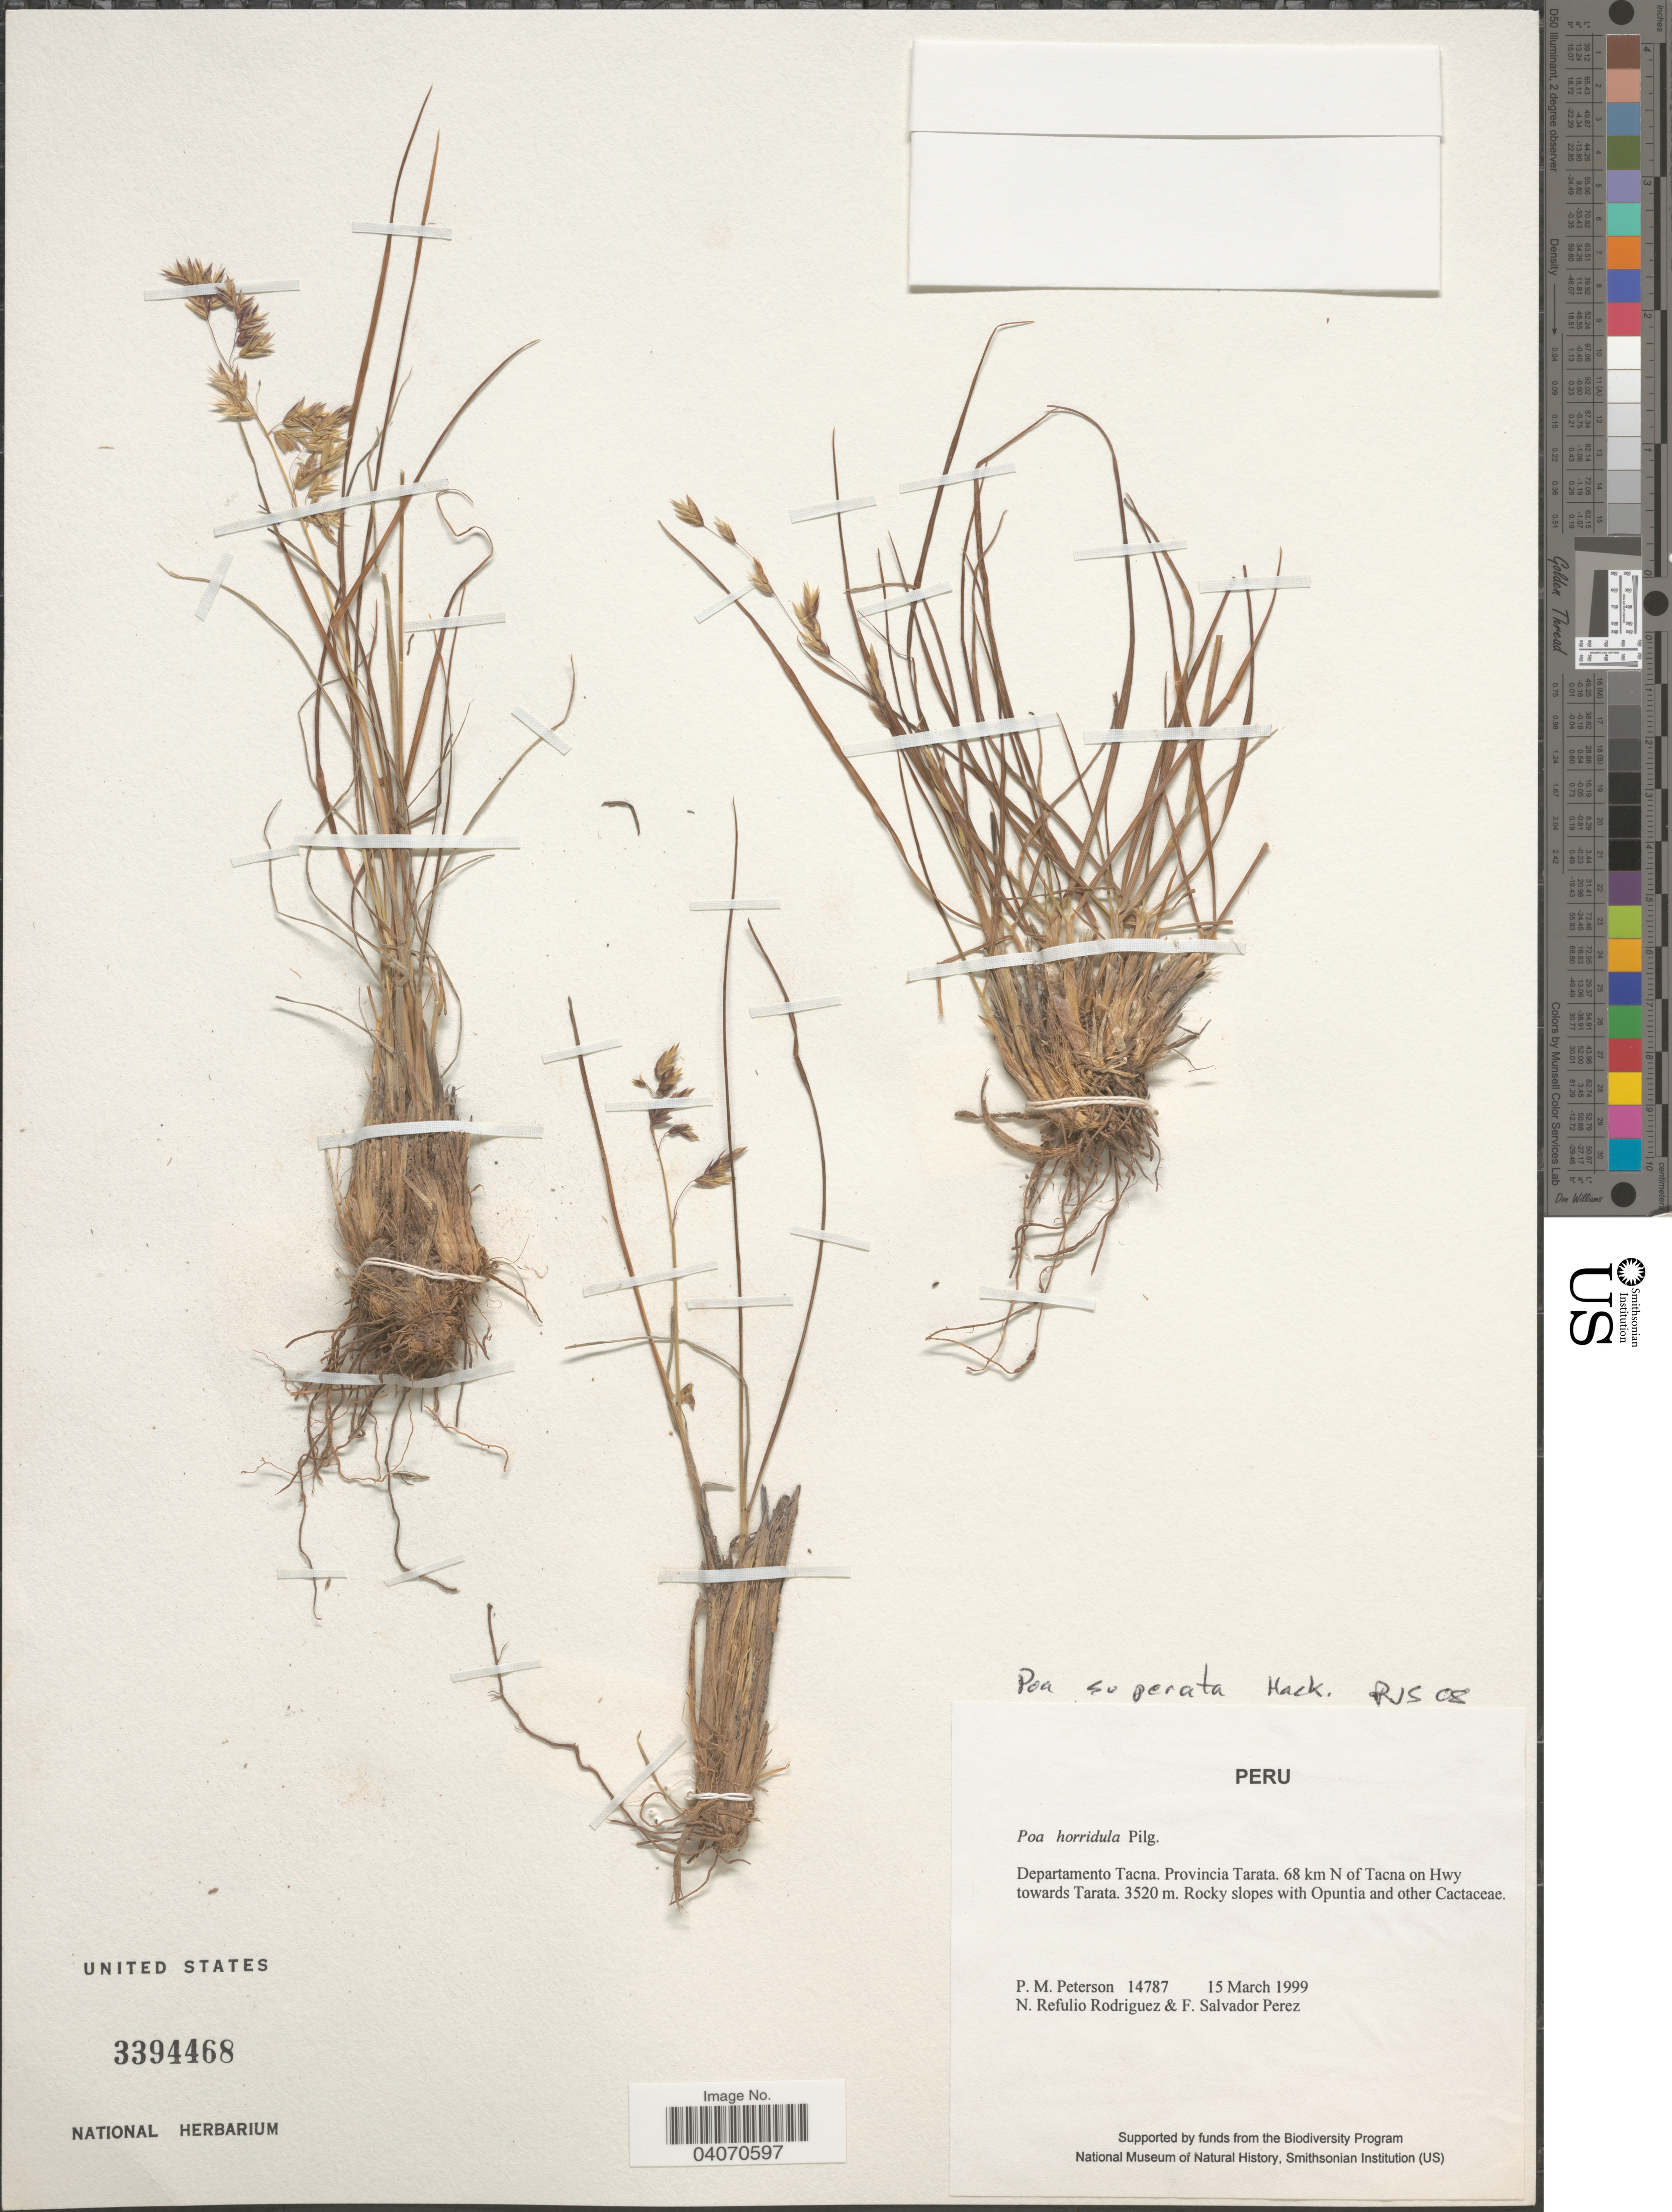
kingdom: Plantae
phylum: Tracheophyta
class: Liliopsida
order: Poales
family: Poaceae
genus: Poa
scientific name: Poa grisebachii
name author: R.E. Fr.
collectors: P. M. Peterson, N. Refulio-Rodríguez & F. Salvador Perez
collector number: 14787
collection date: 1999-03-15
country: Peru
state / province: Tacna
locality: Departamento Tacna. Provincia Tarata. 68 km N of Tacna on Hwy towards Tarata.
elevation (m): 3520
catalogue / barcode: US 3394468